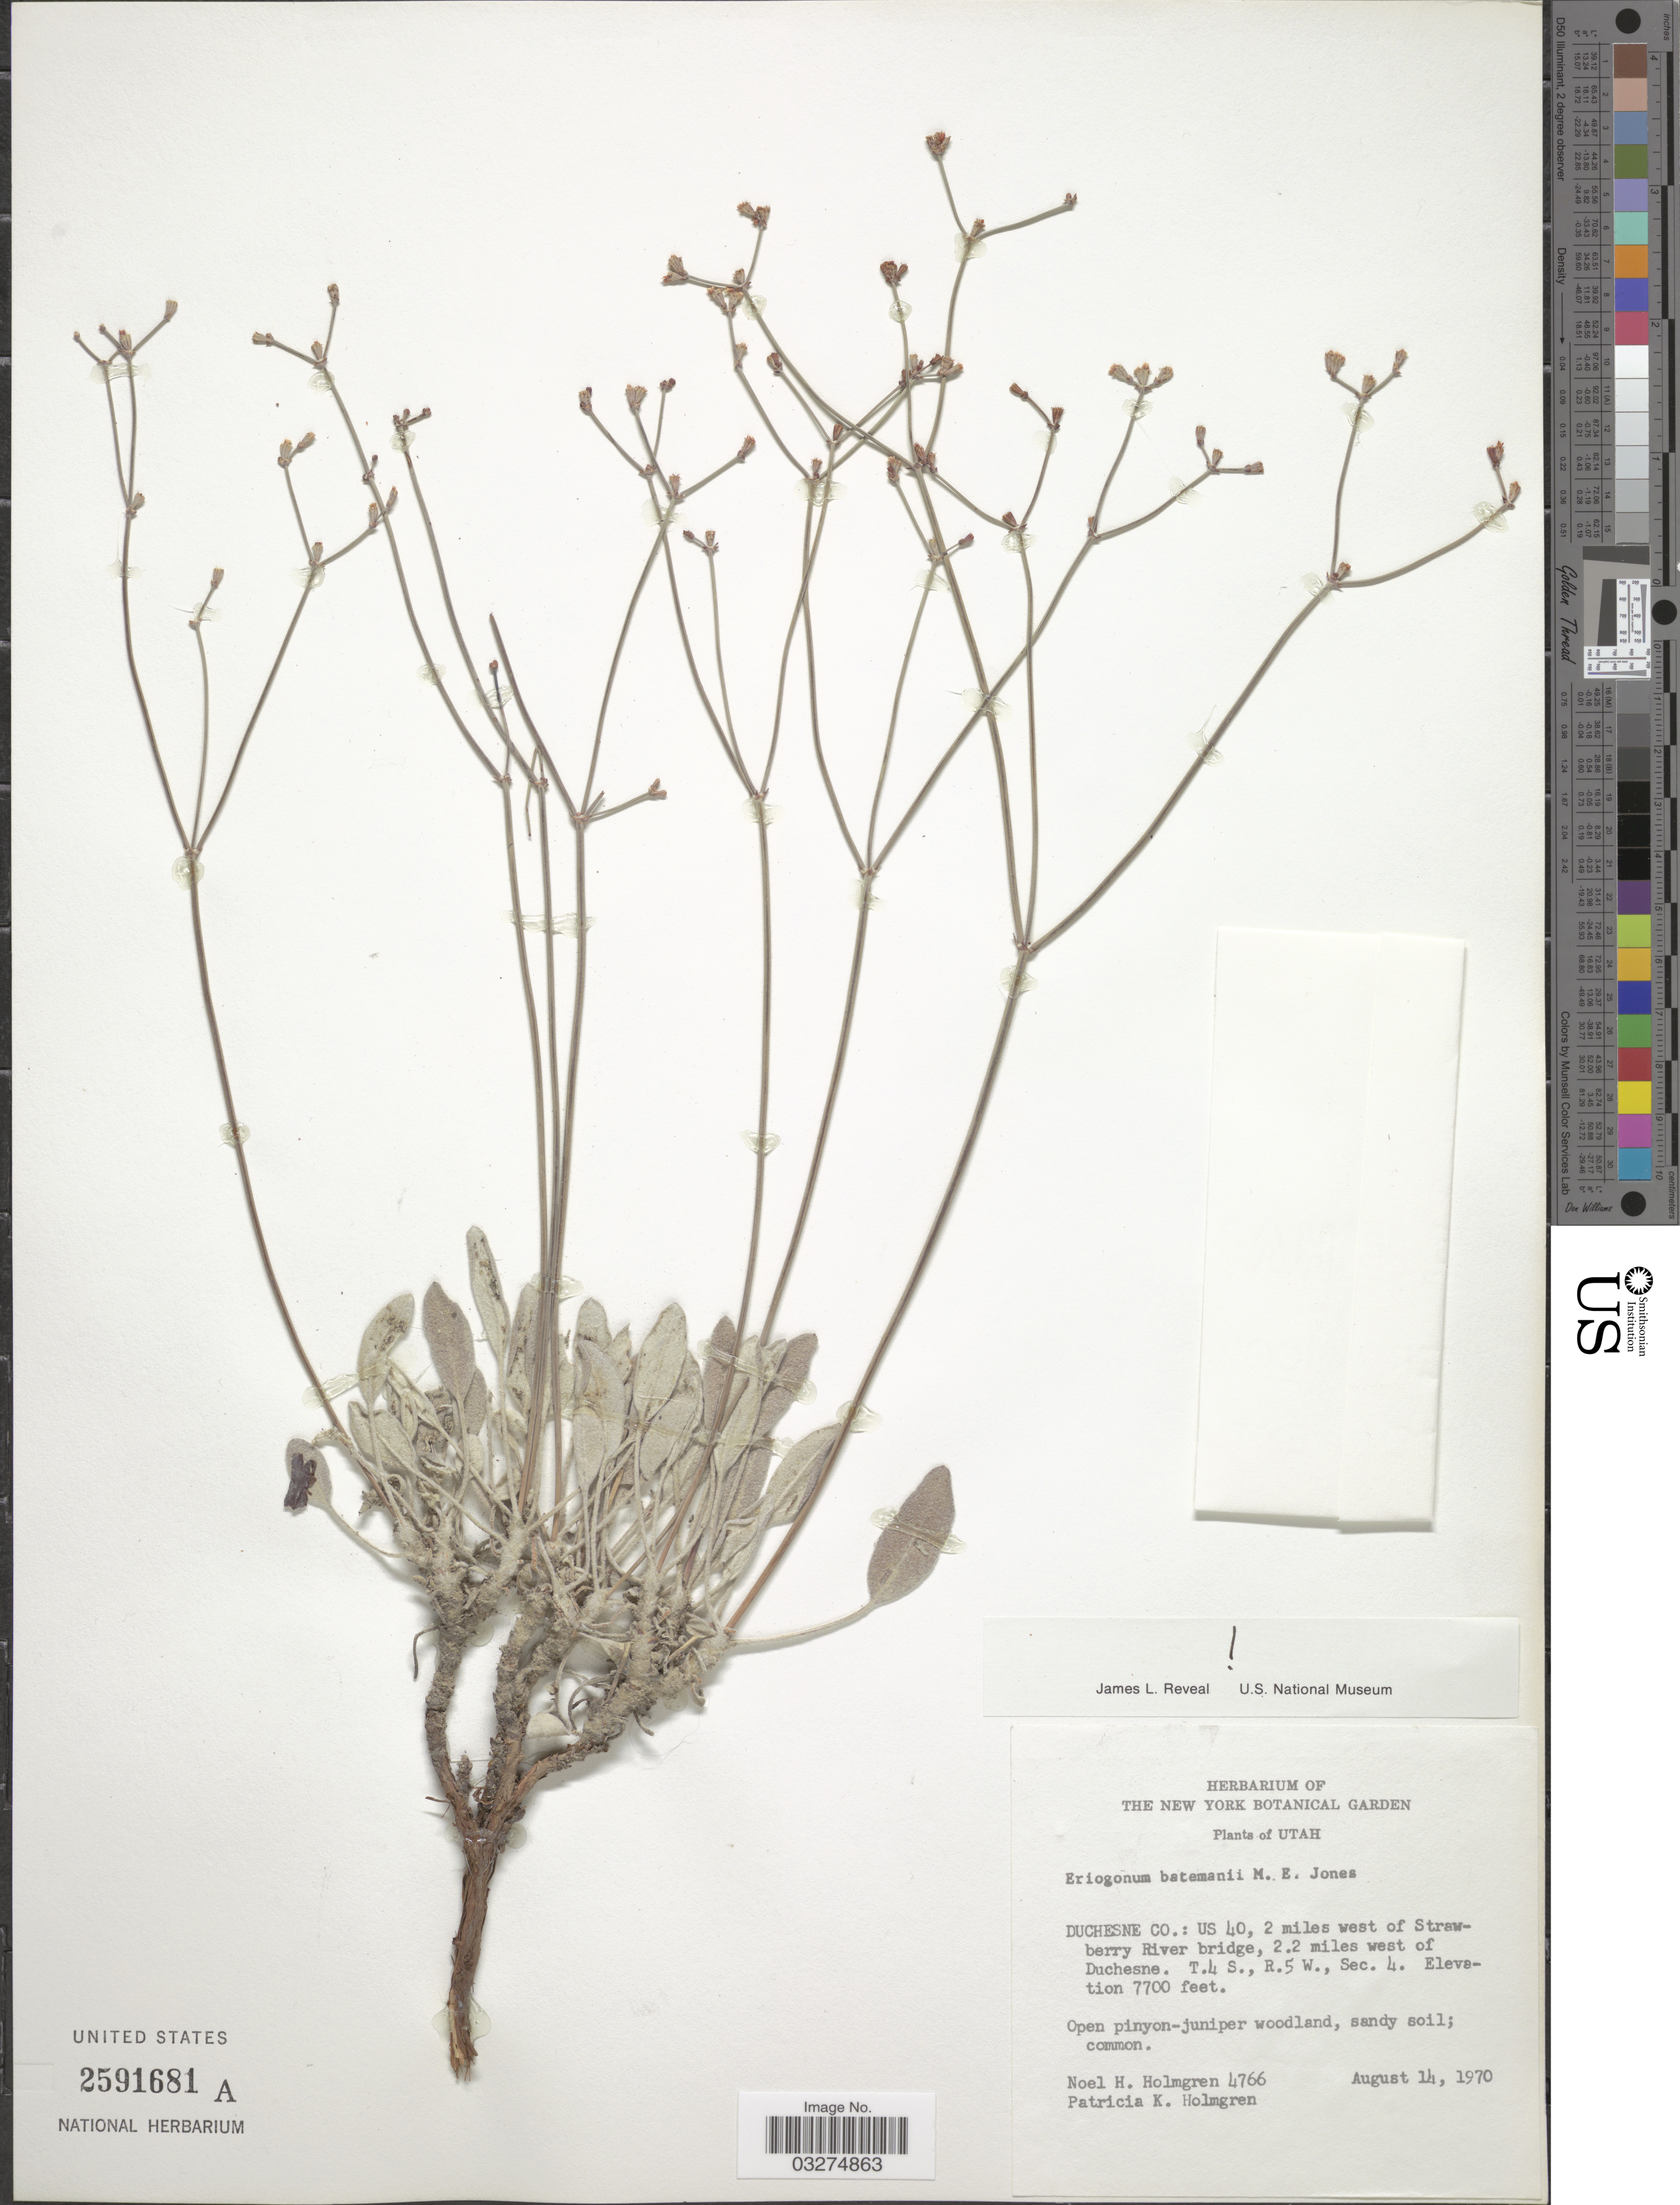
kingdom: Plantae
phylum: Tracheophyta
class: Magnoliopsida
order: Caryophyllales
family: Polygonaceae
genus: Eriogonum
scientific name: Eriogonum batemani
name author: M.E. Jones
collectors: N. H. Holmgren & P. K. Holmgren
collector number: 4766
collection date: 1970-08-14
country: United States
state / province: Utah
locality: Duchesne Co.: US 40, 2 miles west of Strawberry River bridge, 2.2 miles west of Duchesne. T.4 S., R.5 W., Sec. 4.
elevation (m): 2347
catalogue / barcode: US 2591681A